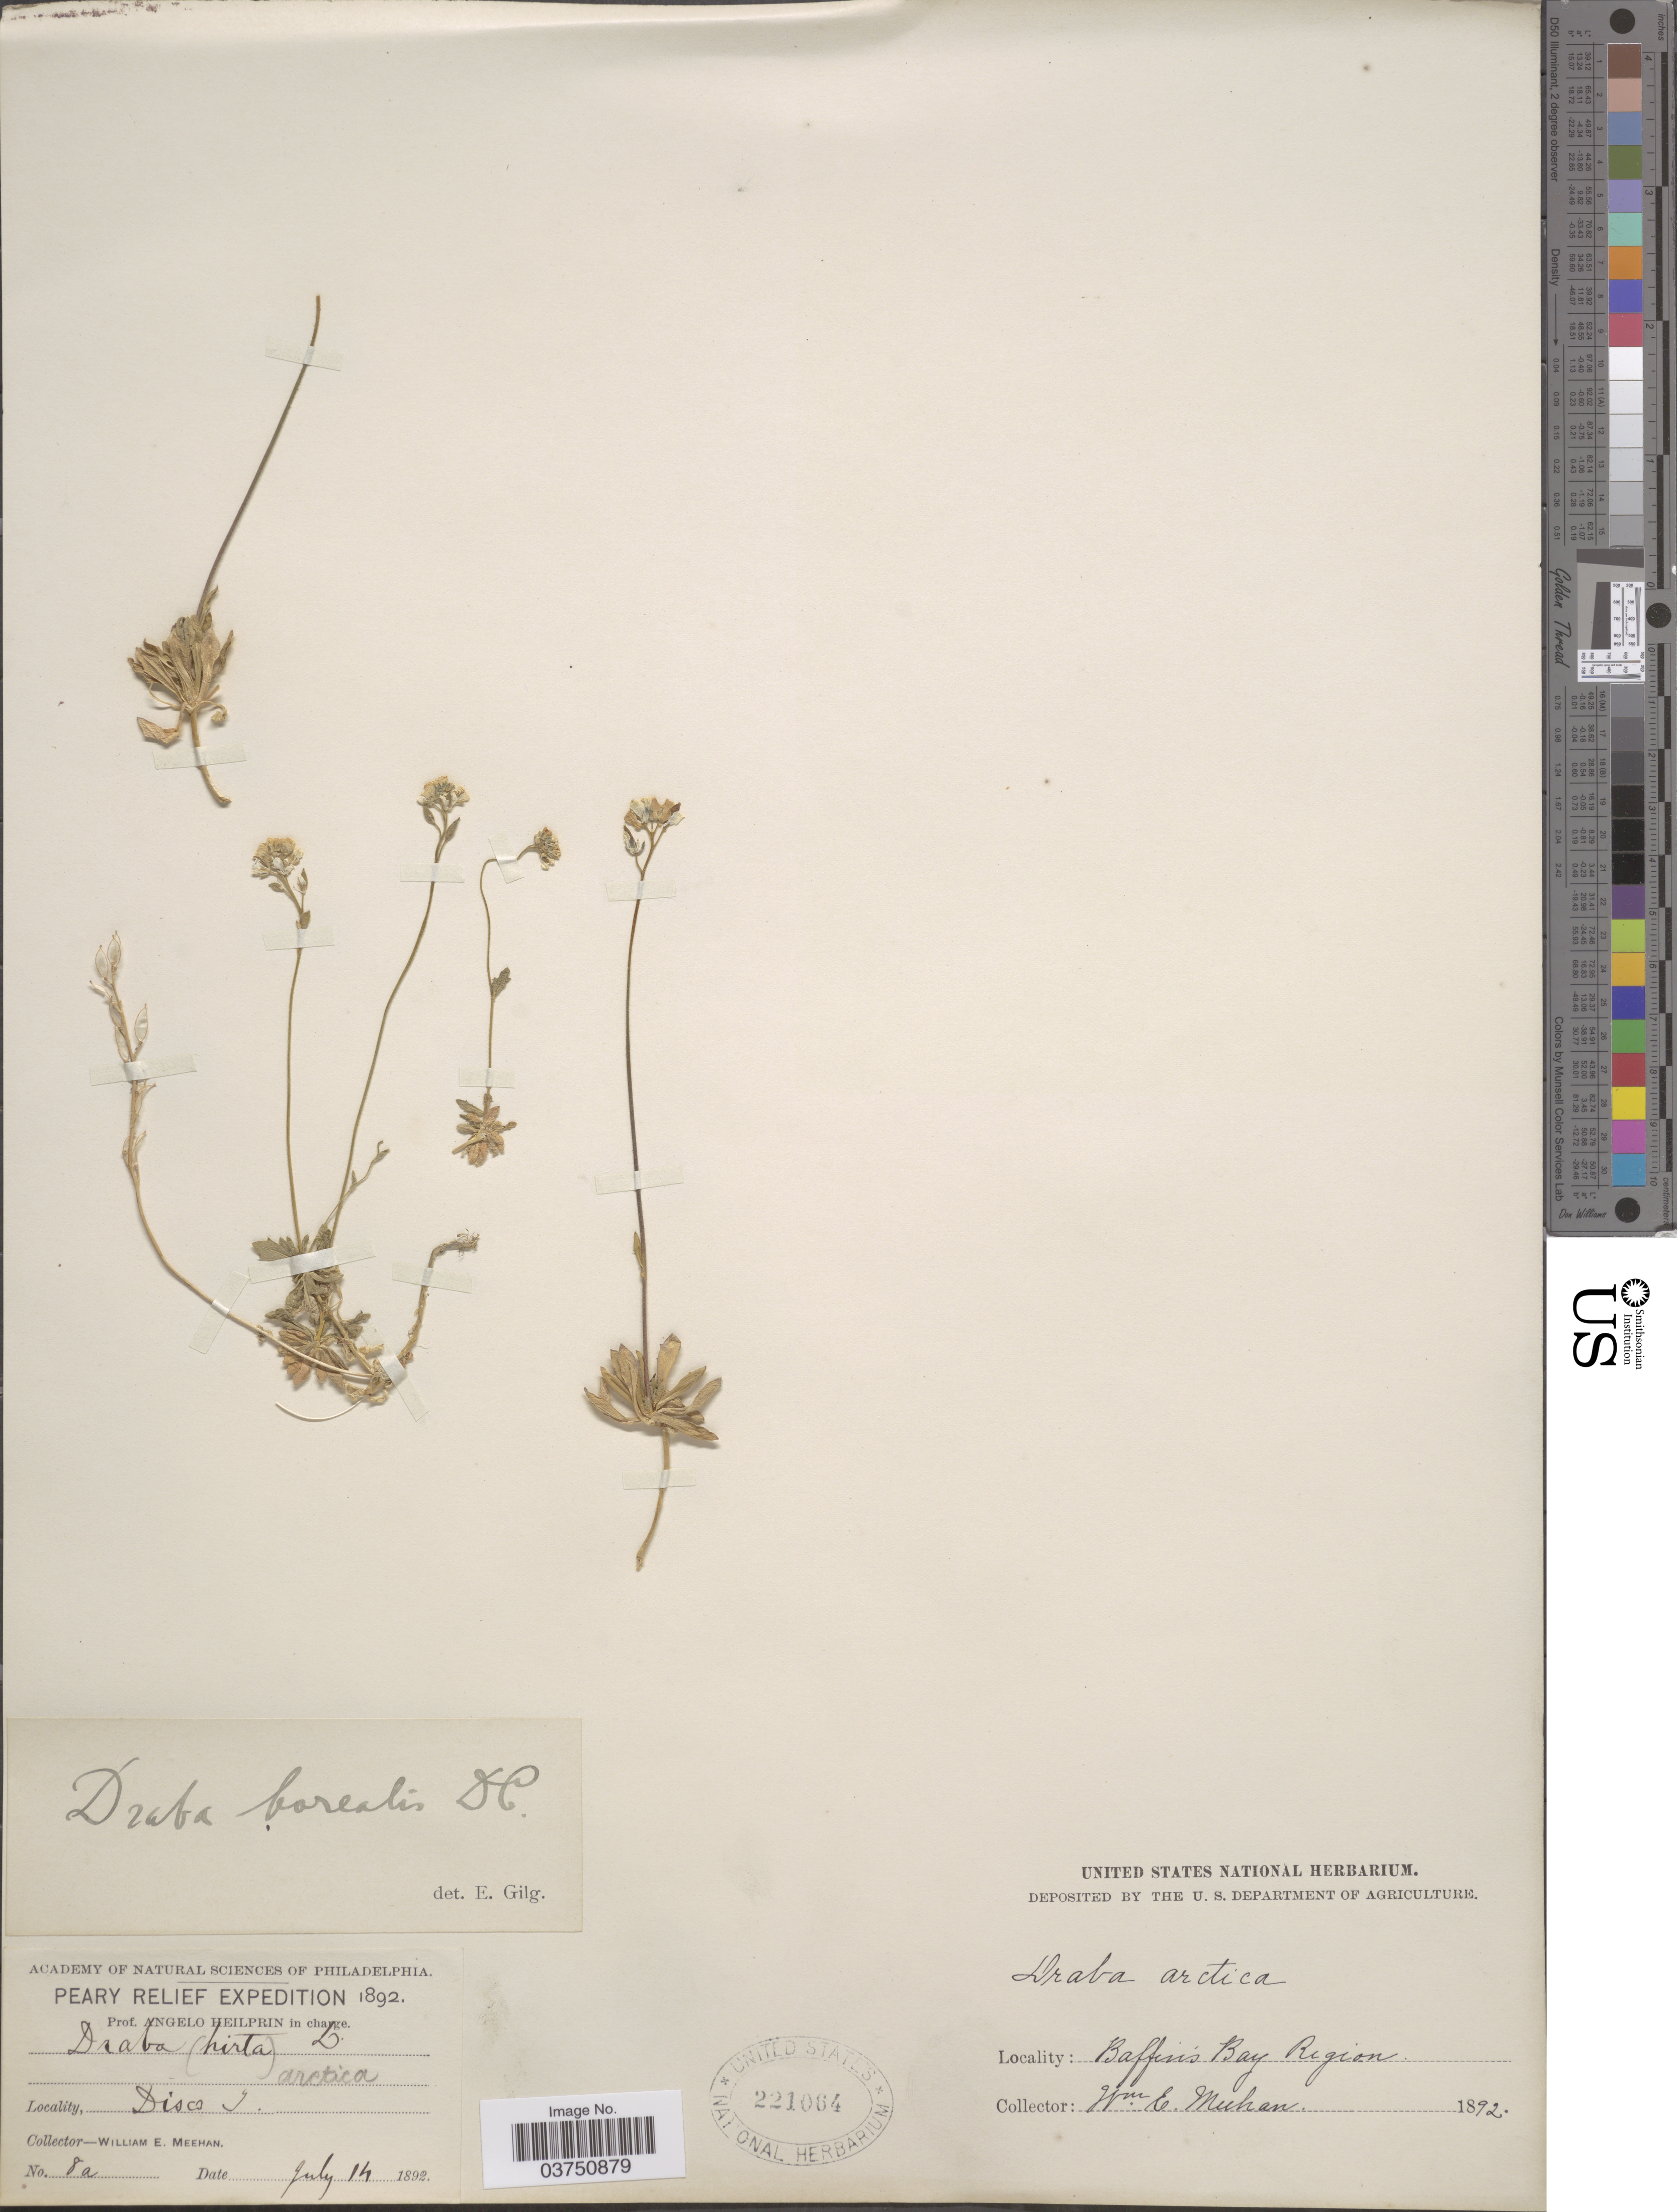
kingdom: Plantae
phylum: Tracheophyta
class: Magnoliopsida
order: Brassicales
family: Brassicaceae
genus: Draba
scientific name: Draba borealis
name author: DC.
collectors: W. Meehan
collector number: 8a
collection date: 1892-07-14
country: Greenland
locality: Disco I. Baffin's Bay Region.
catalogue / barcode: US 221064